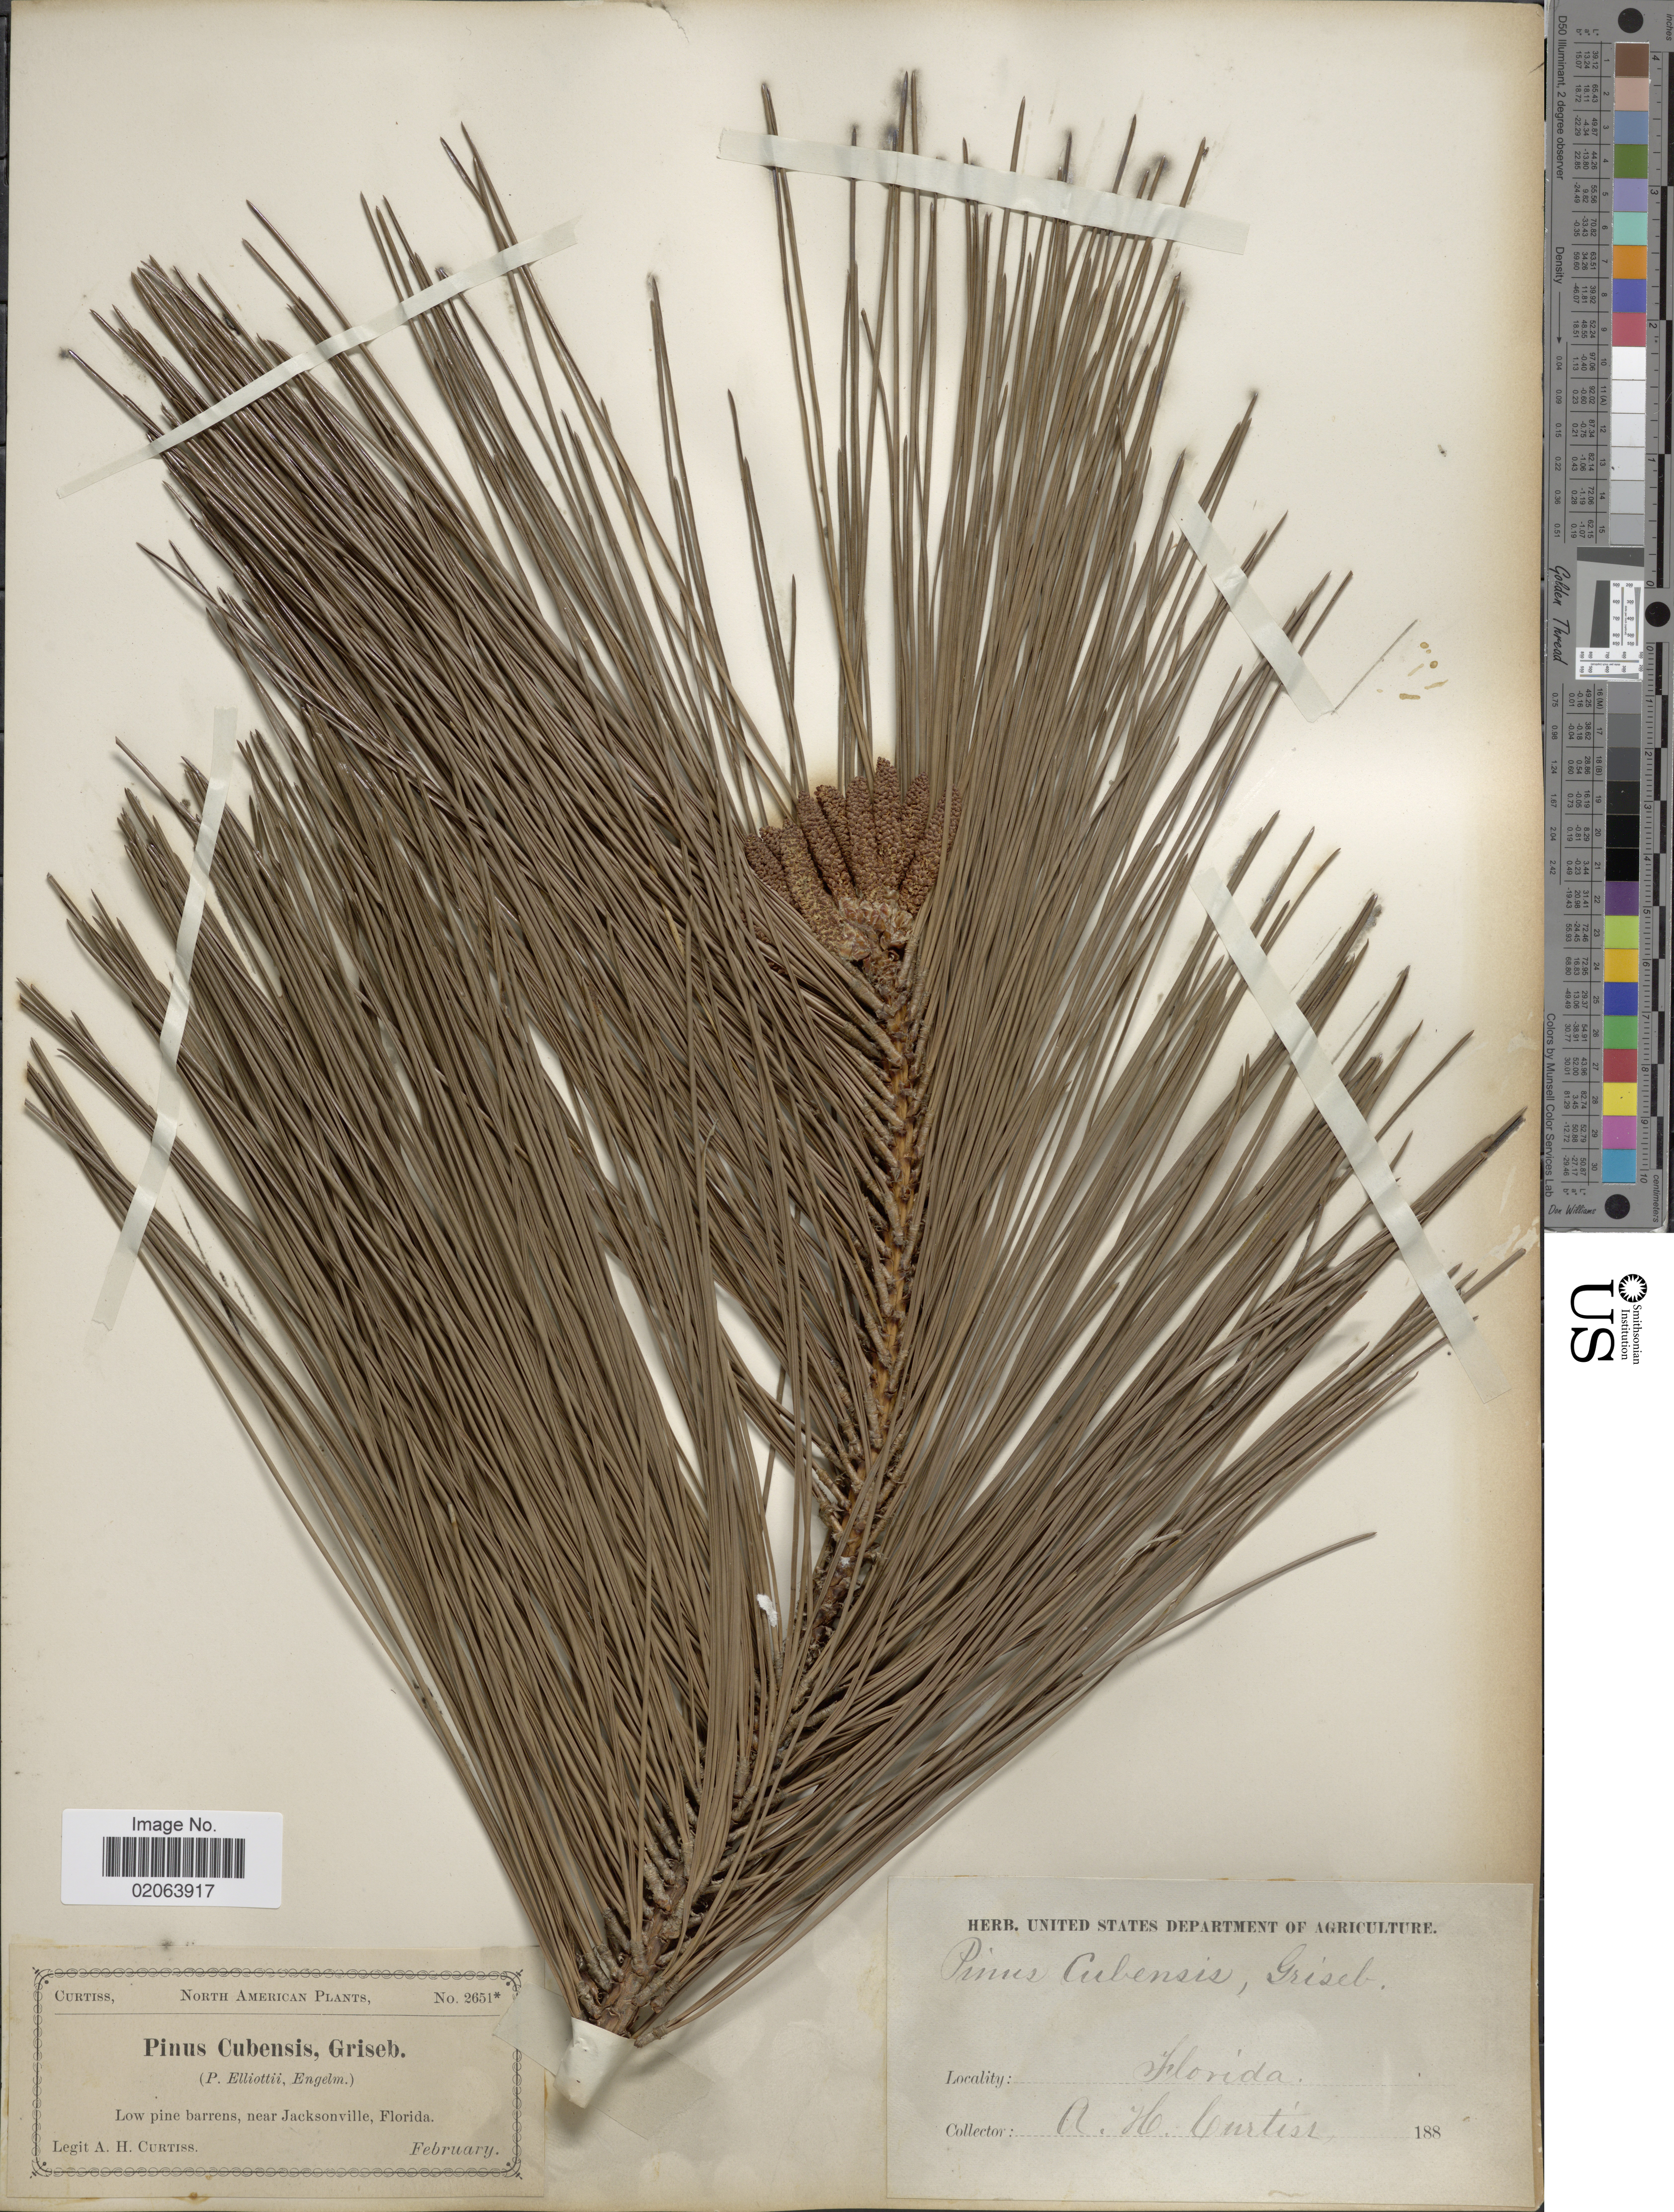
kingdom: Plantae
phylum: Tracheophyta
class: Pinopsida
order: Pinales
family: Pinaceae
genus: Pinus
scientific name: Pinus elliottii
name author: Engelm.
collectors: A. H. Curtiss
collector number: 2651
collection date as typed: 188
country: United States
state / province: Florida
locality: Near Jacksonville